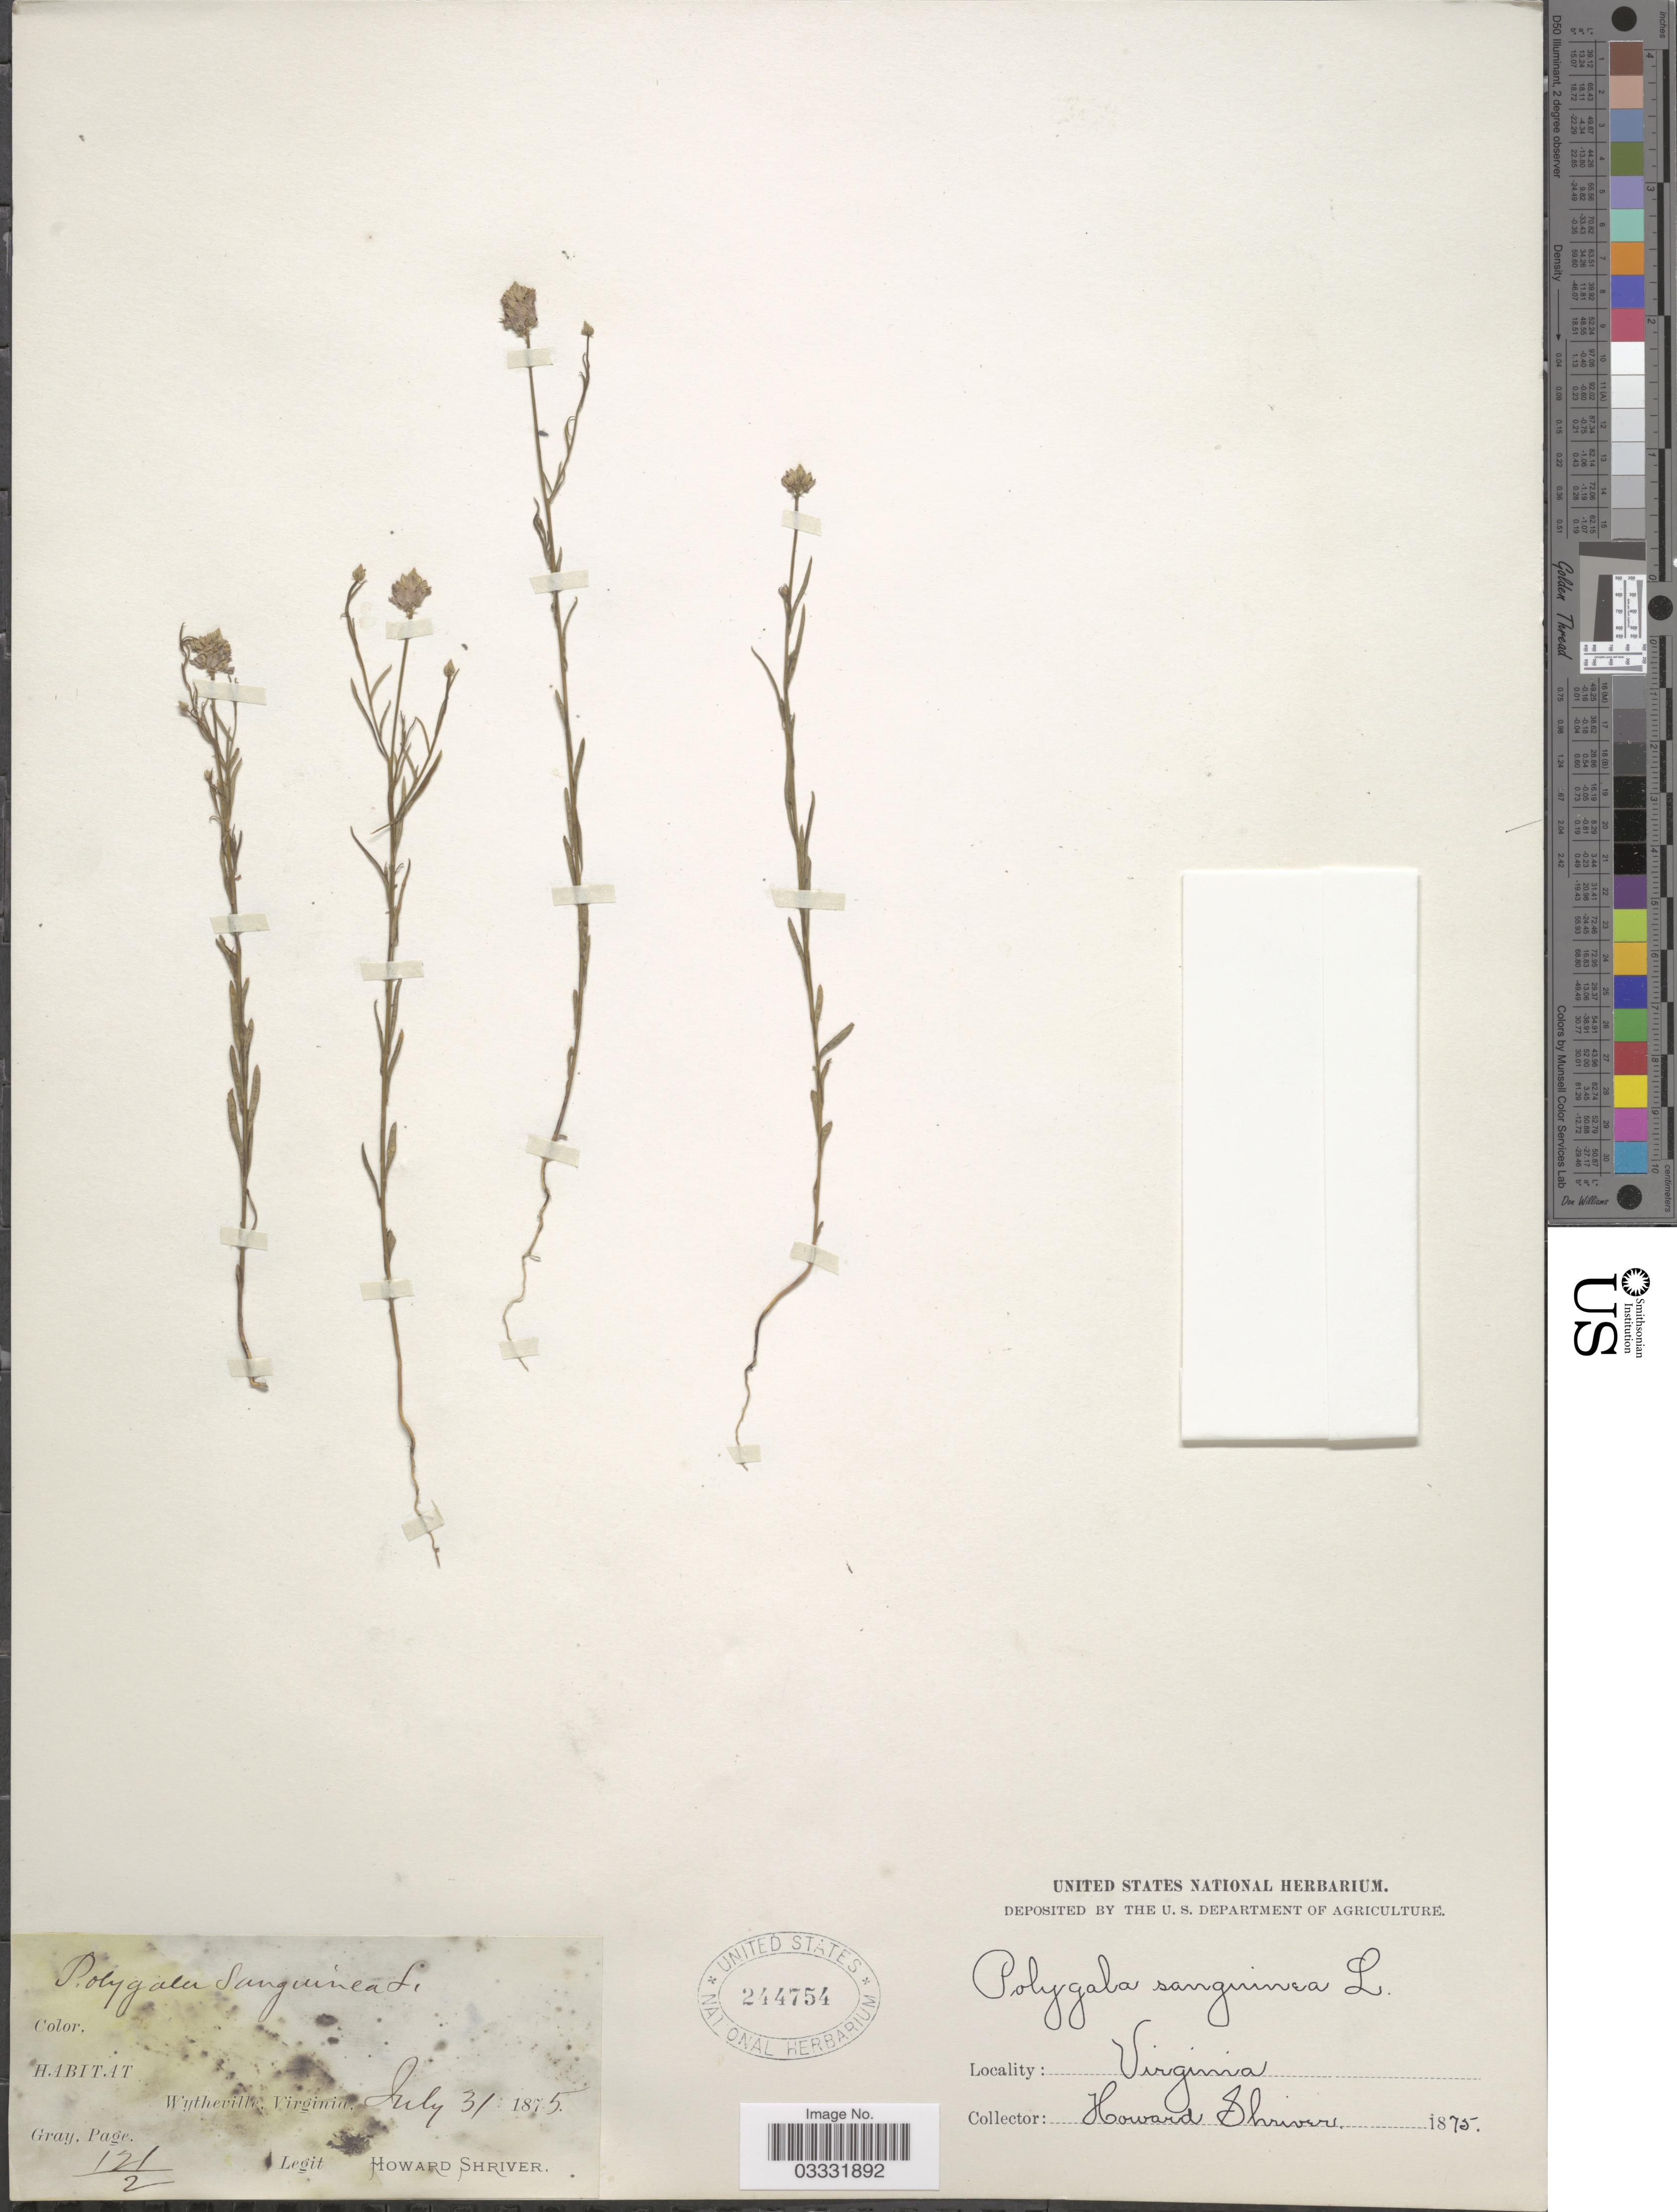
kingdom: Plantae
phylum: Tracheophyta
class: Magnoliopsida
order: Fabales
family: Polygalaceae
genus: Polygala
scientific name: Polygala sanguinea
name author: L.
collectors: H. Shriver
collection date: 1875-07-31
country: United States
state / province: Virginia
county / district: Wythe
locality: Wytherville.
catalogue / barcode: US 244754